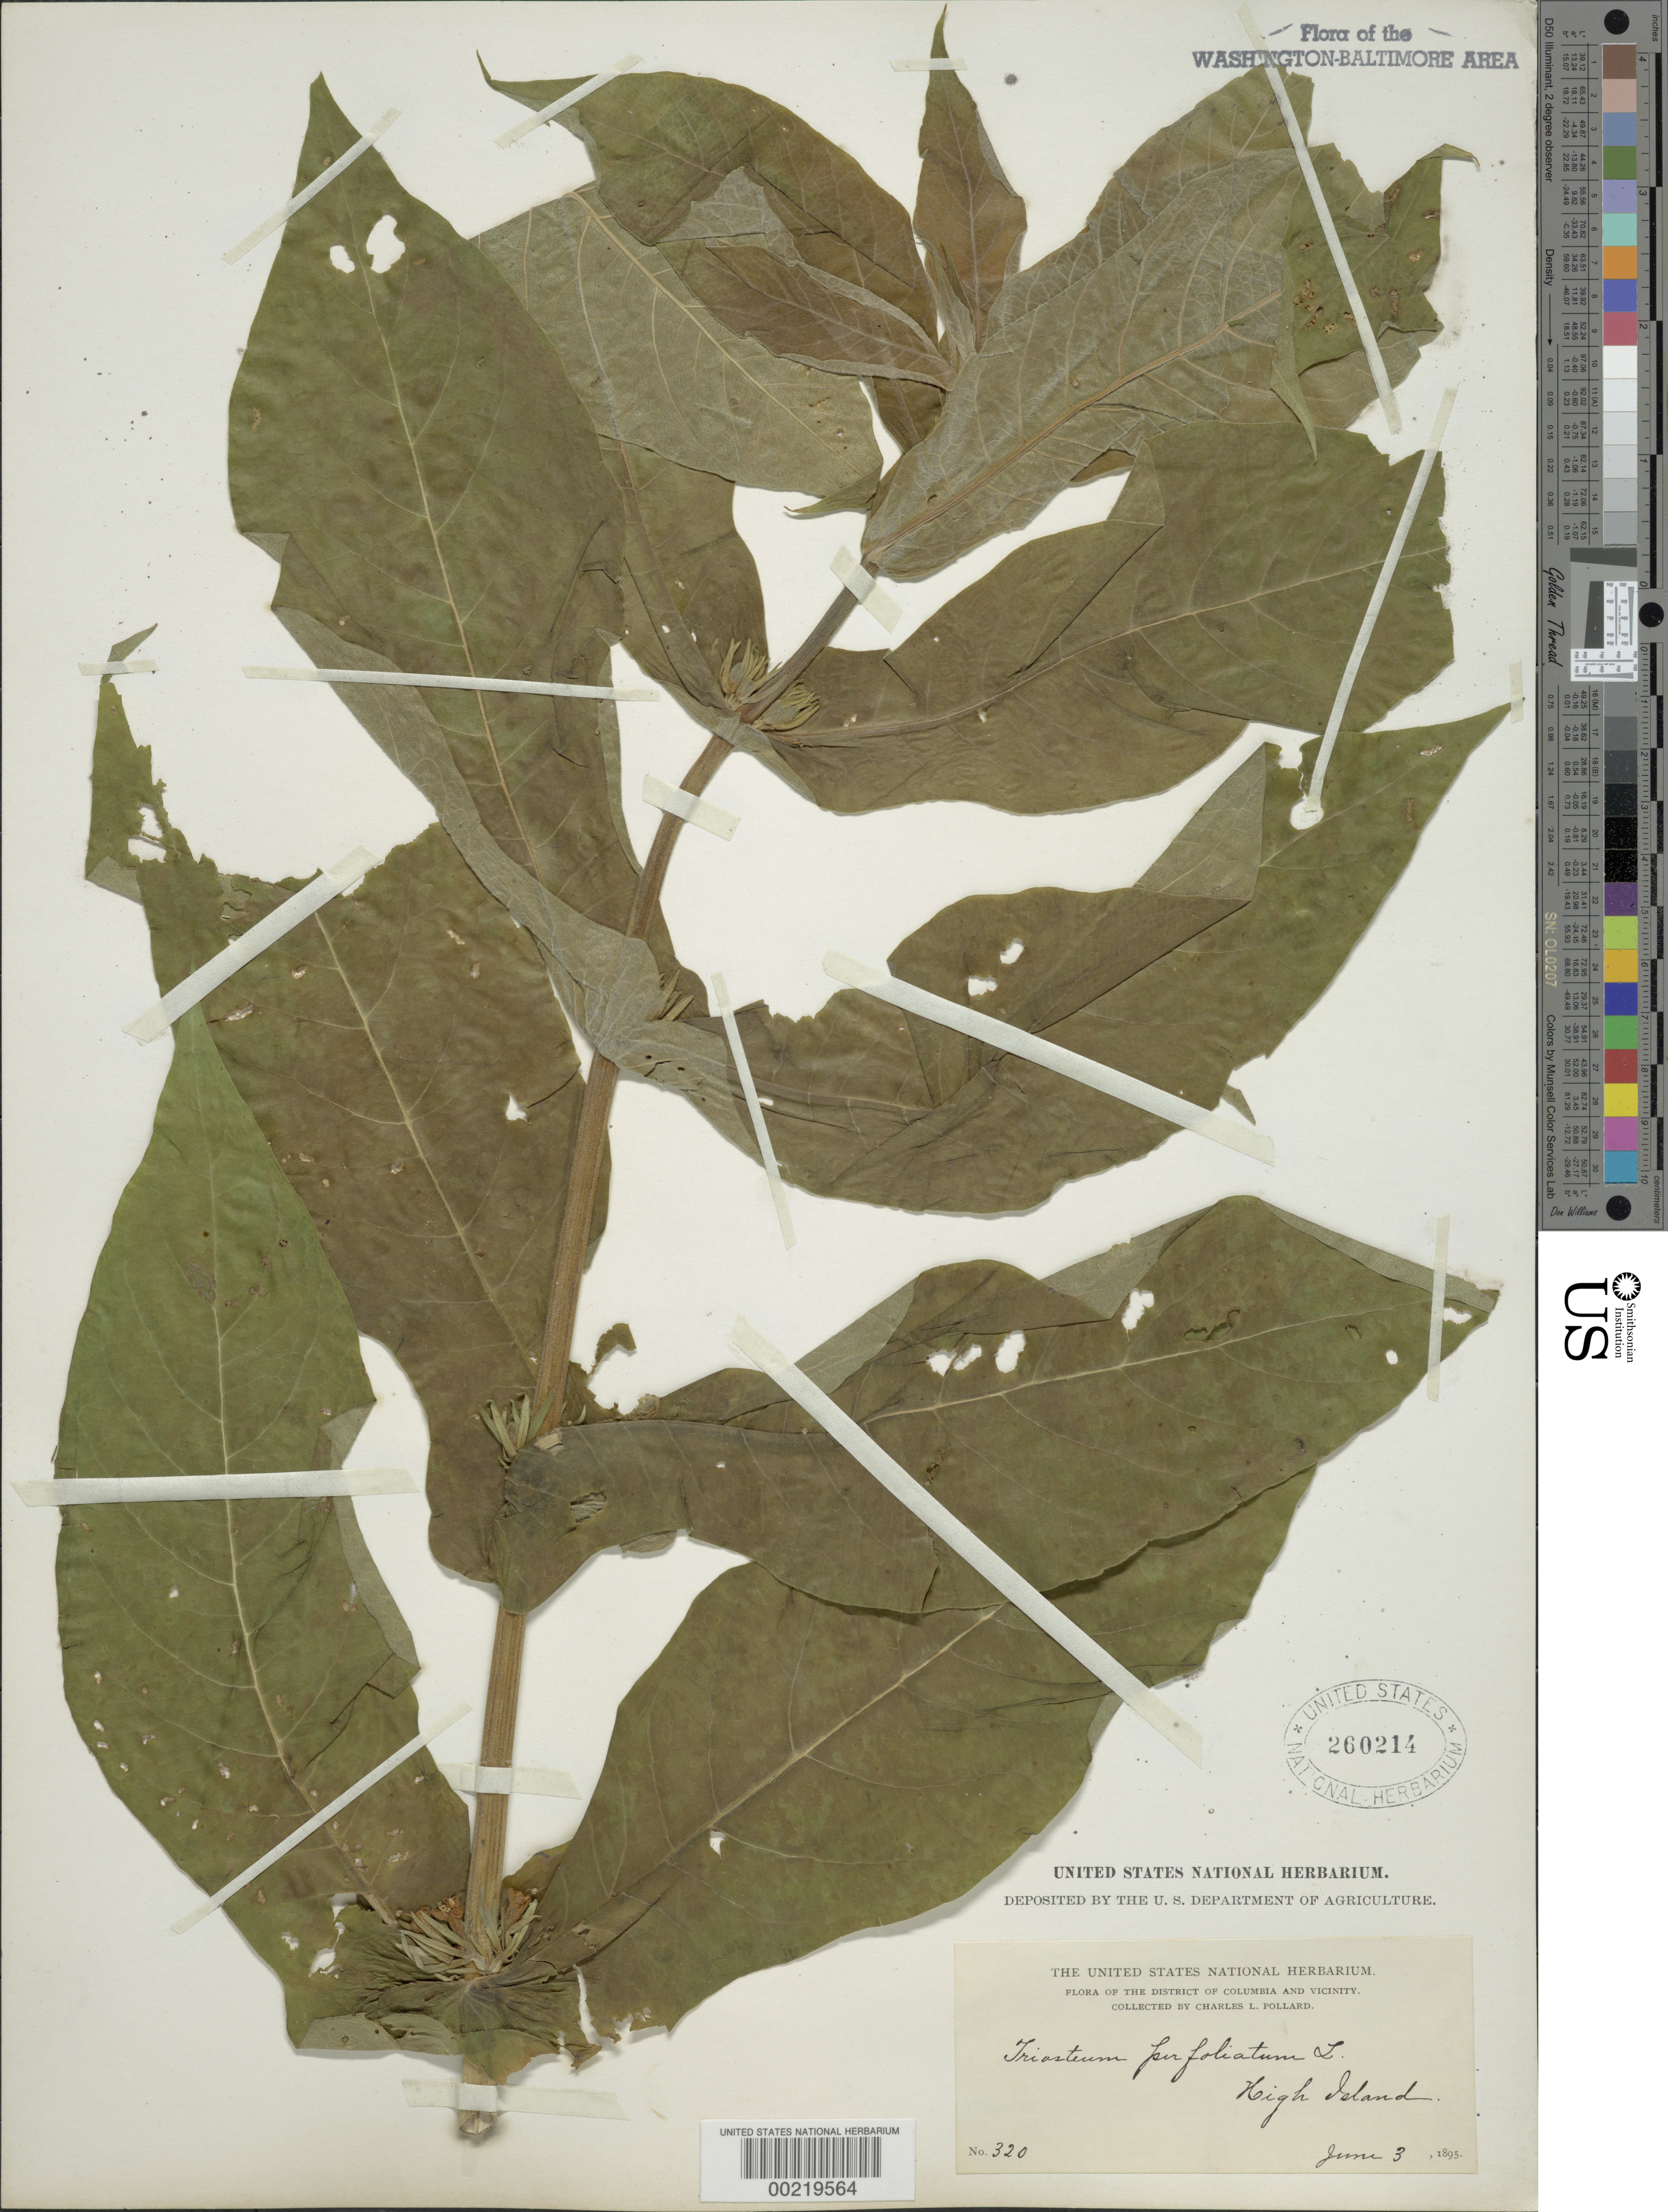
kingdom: Plantae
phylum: Tracheophyta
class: Magnoliopsida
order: Dipsacales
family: Caprifoliaceae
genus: Triosteum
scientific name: Triosteum perfoliatum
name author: L.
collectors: C. L. Pollard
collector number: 320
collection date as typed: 03 Jun 1895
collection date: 1895-06-03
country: United States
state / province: Maryland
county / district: Montgomery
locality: High Island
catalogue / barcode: US 260214